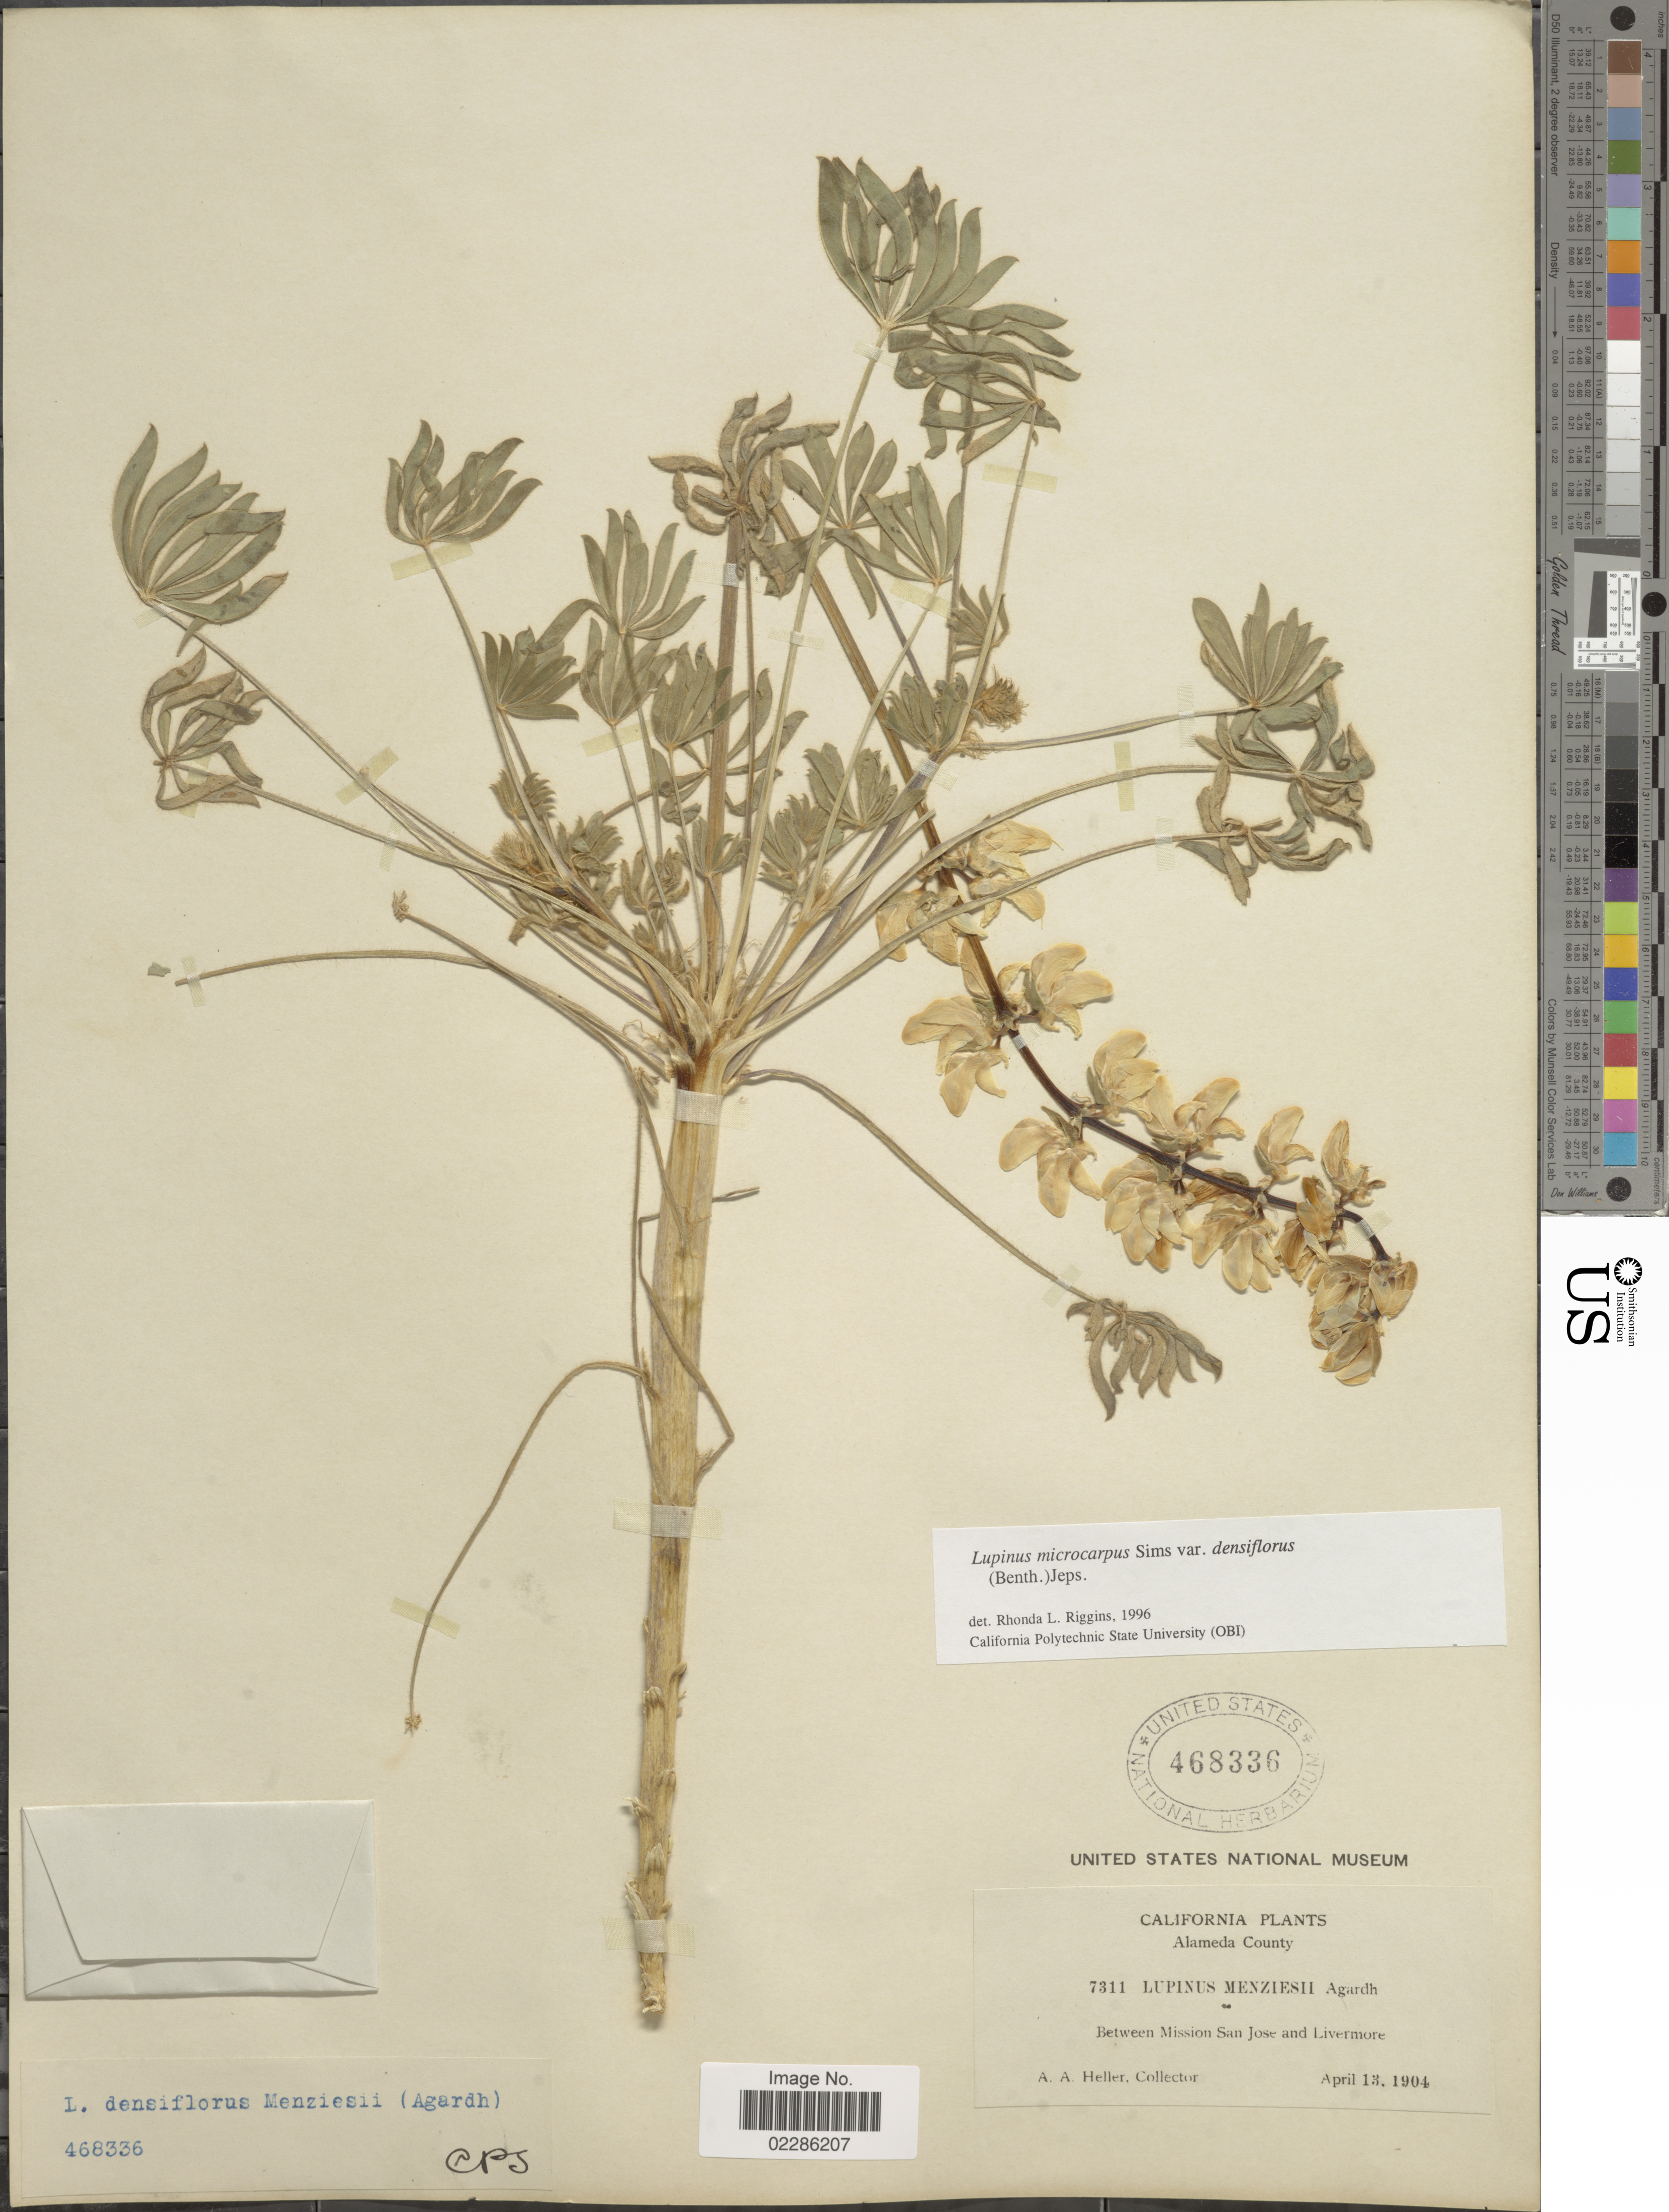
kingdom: Plantae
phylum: Tracheophyta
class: Magnoliopsida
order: Fabales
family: Fabaceae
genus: Lupinus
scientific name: Lupinus microcarpus var. densiflorus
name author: (Benth.) Jeps.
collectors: A. A. Heller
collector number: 7311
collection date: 1904-04-13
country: United States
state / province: California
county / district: Alameda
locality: Alameda County, Between Mission San Jose and Livermore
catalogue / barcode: US 468336